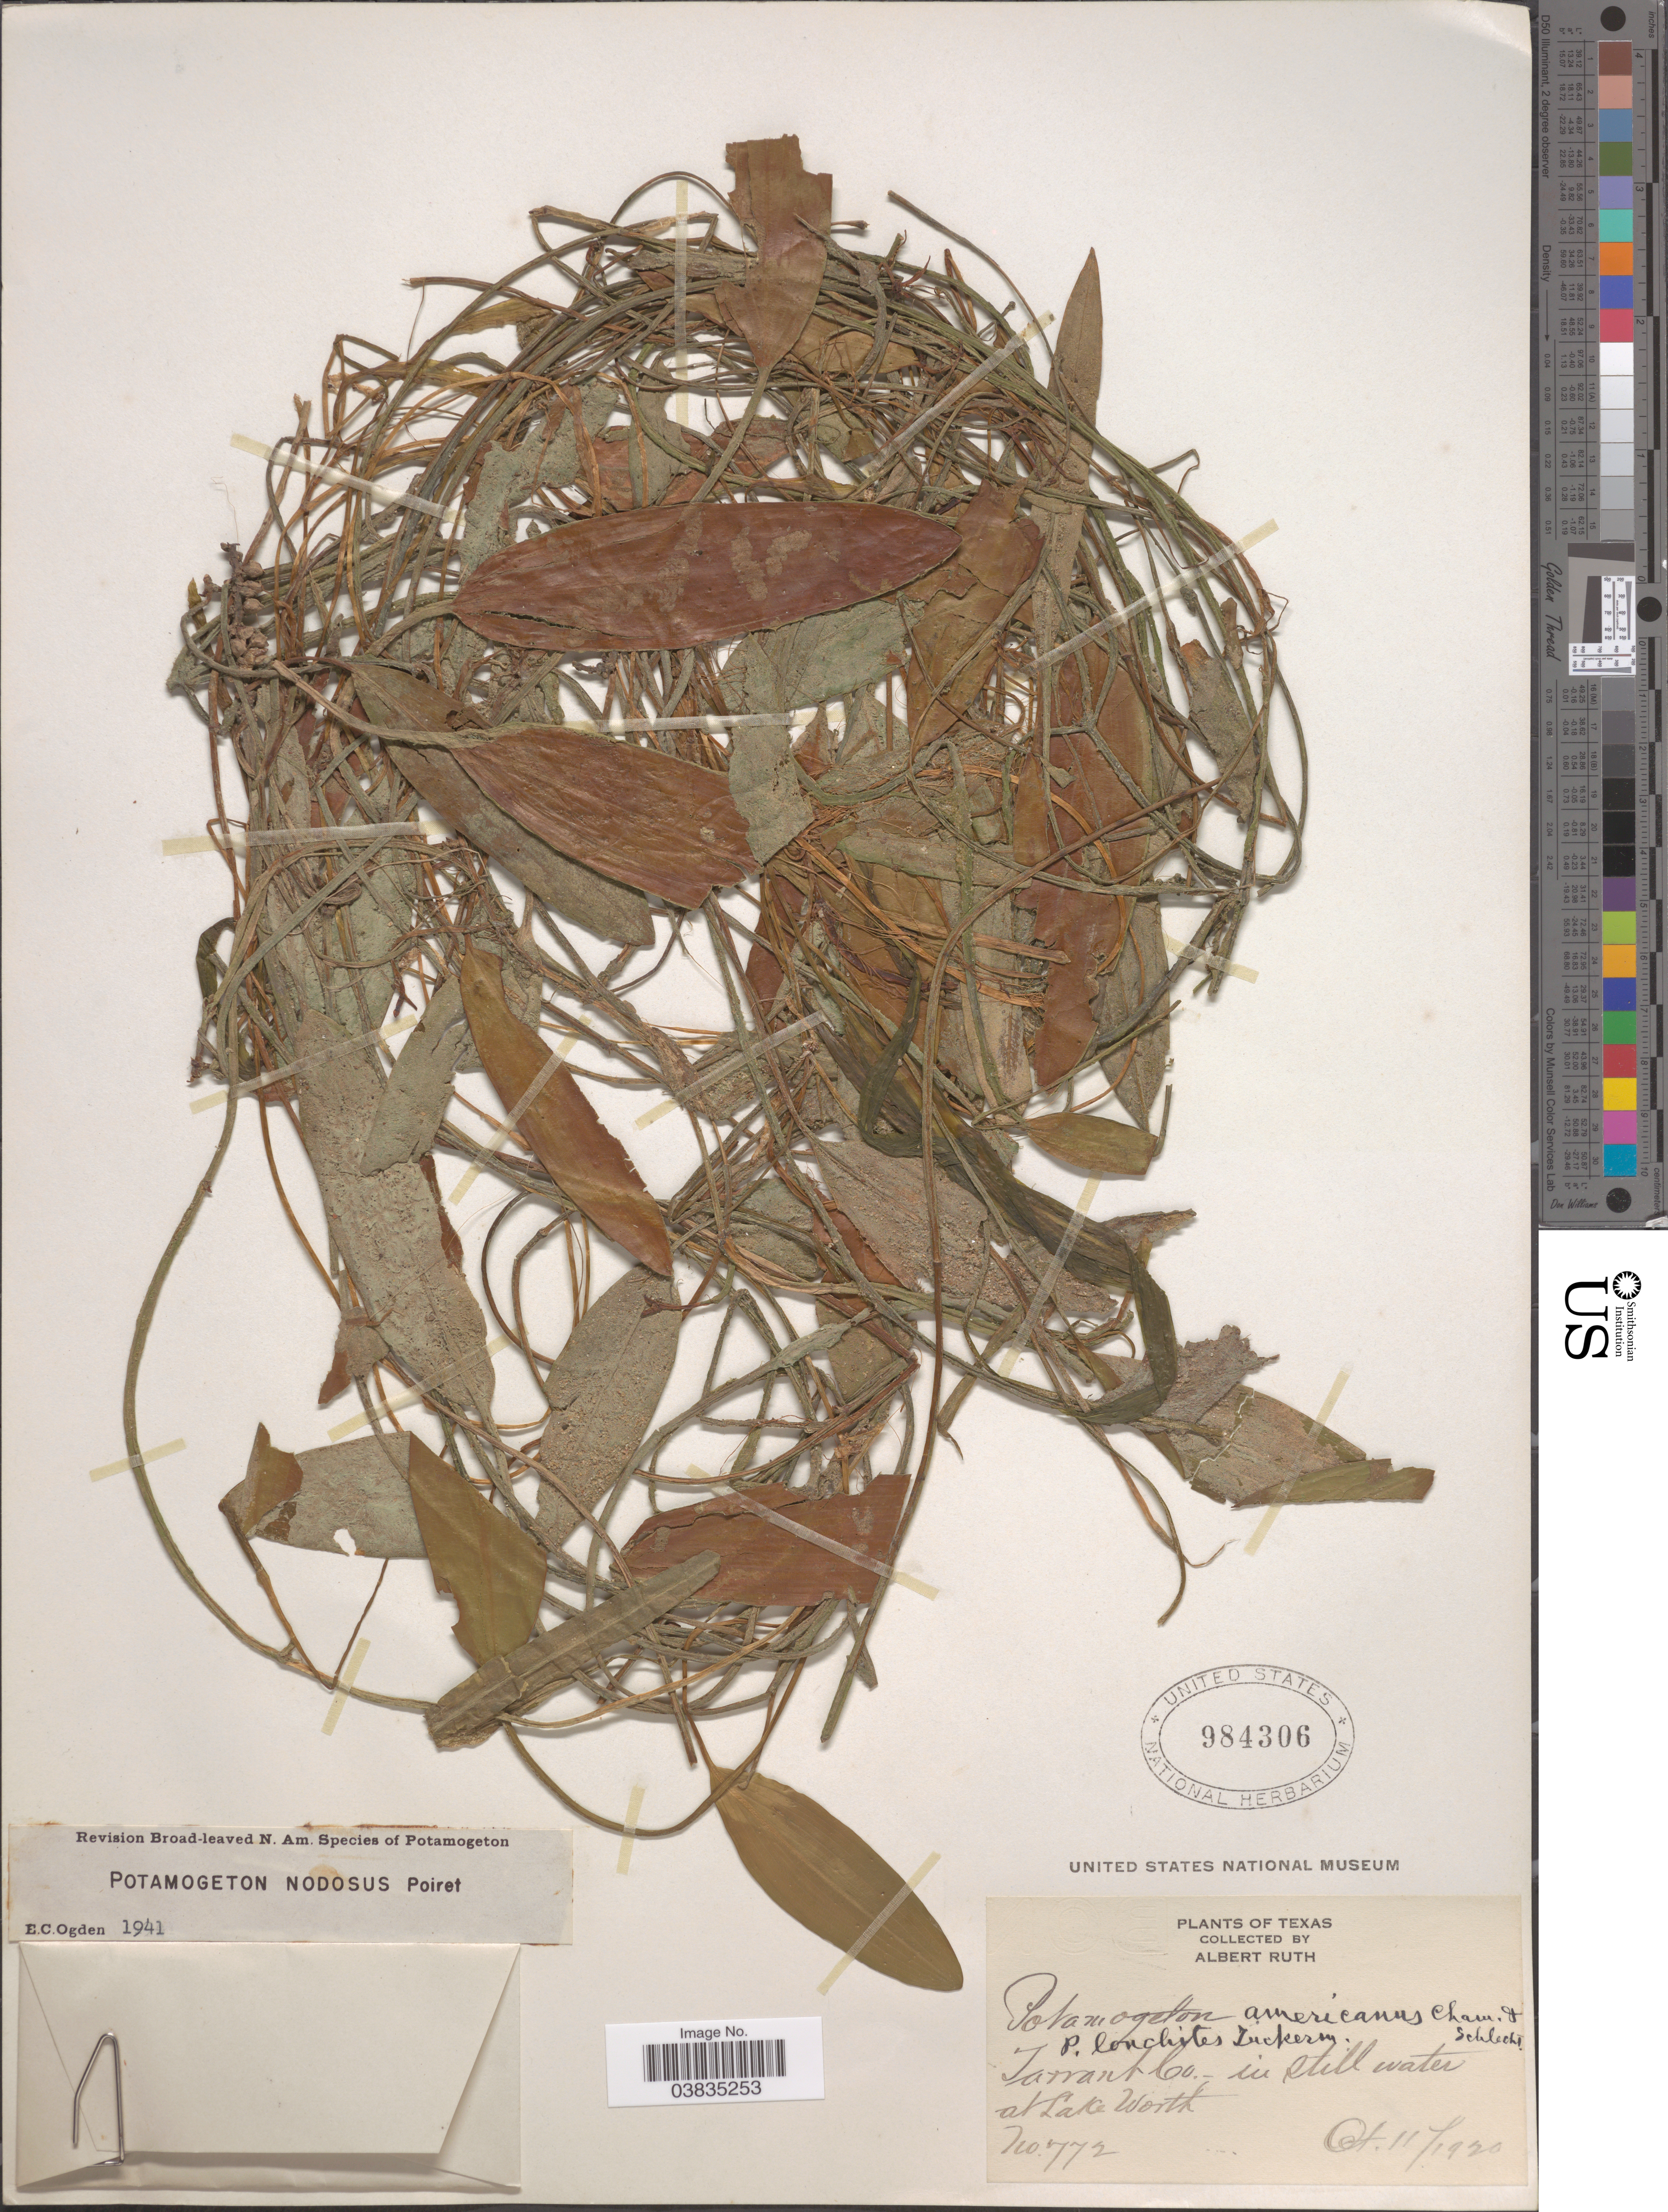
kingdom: Plantae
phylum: Tracheophyta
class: Liliopsida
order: Alismatales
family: Potamogetonaceae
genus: Potamogeton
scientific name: Potamogeton nodosus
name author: Poir.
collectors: A. Ruth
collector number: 772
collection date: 1920-10-11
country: United States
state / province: Texas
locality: Tarrant Co. at Lake Worth.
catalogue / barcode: US 984306